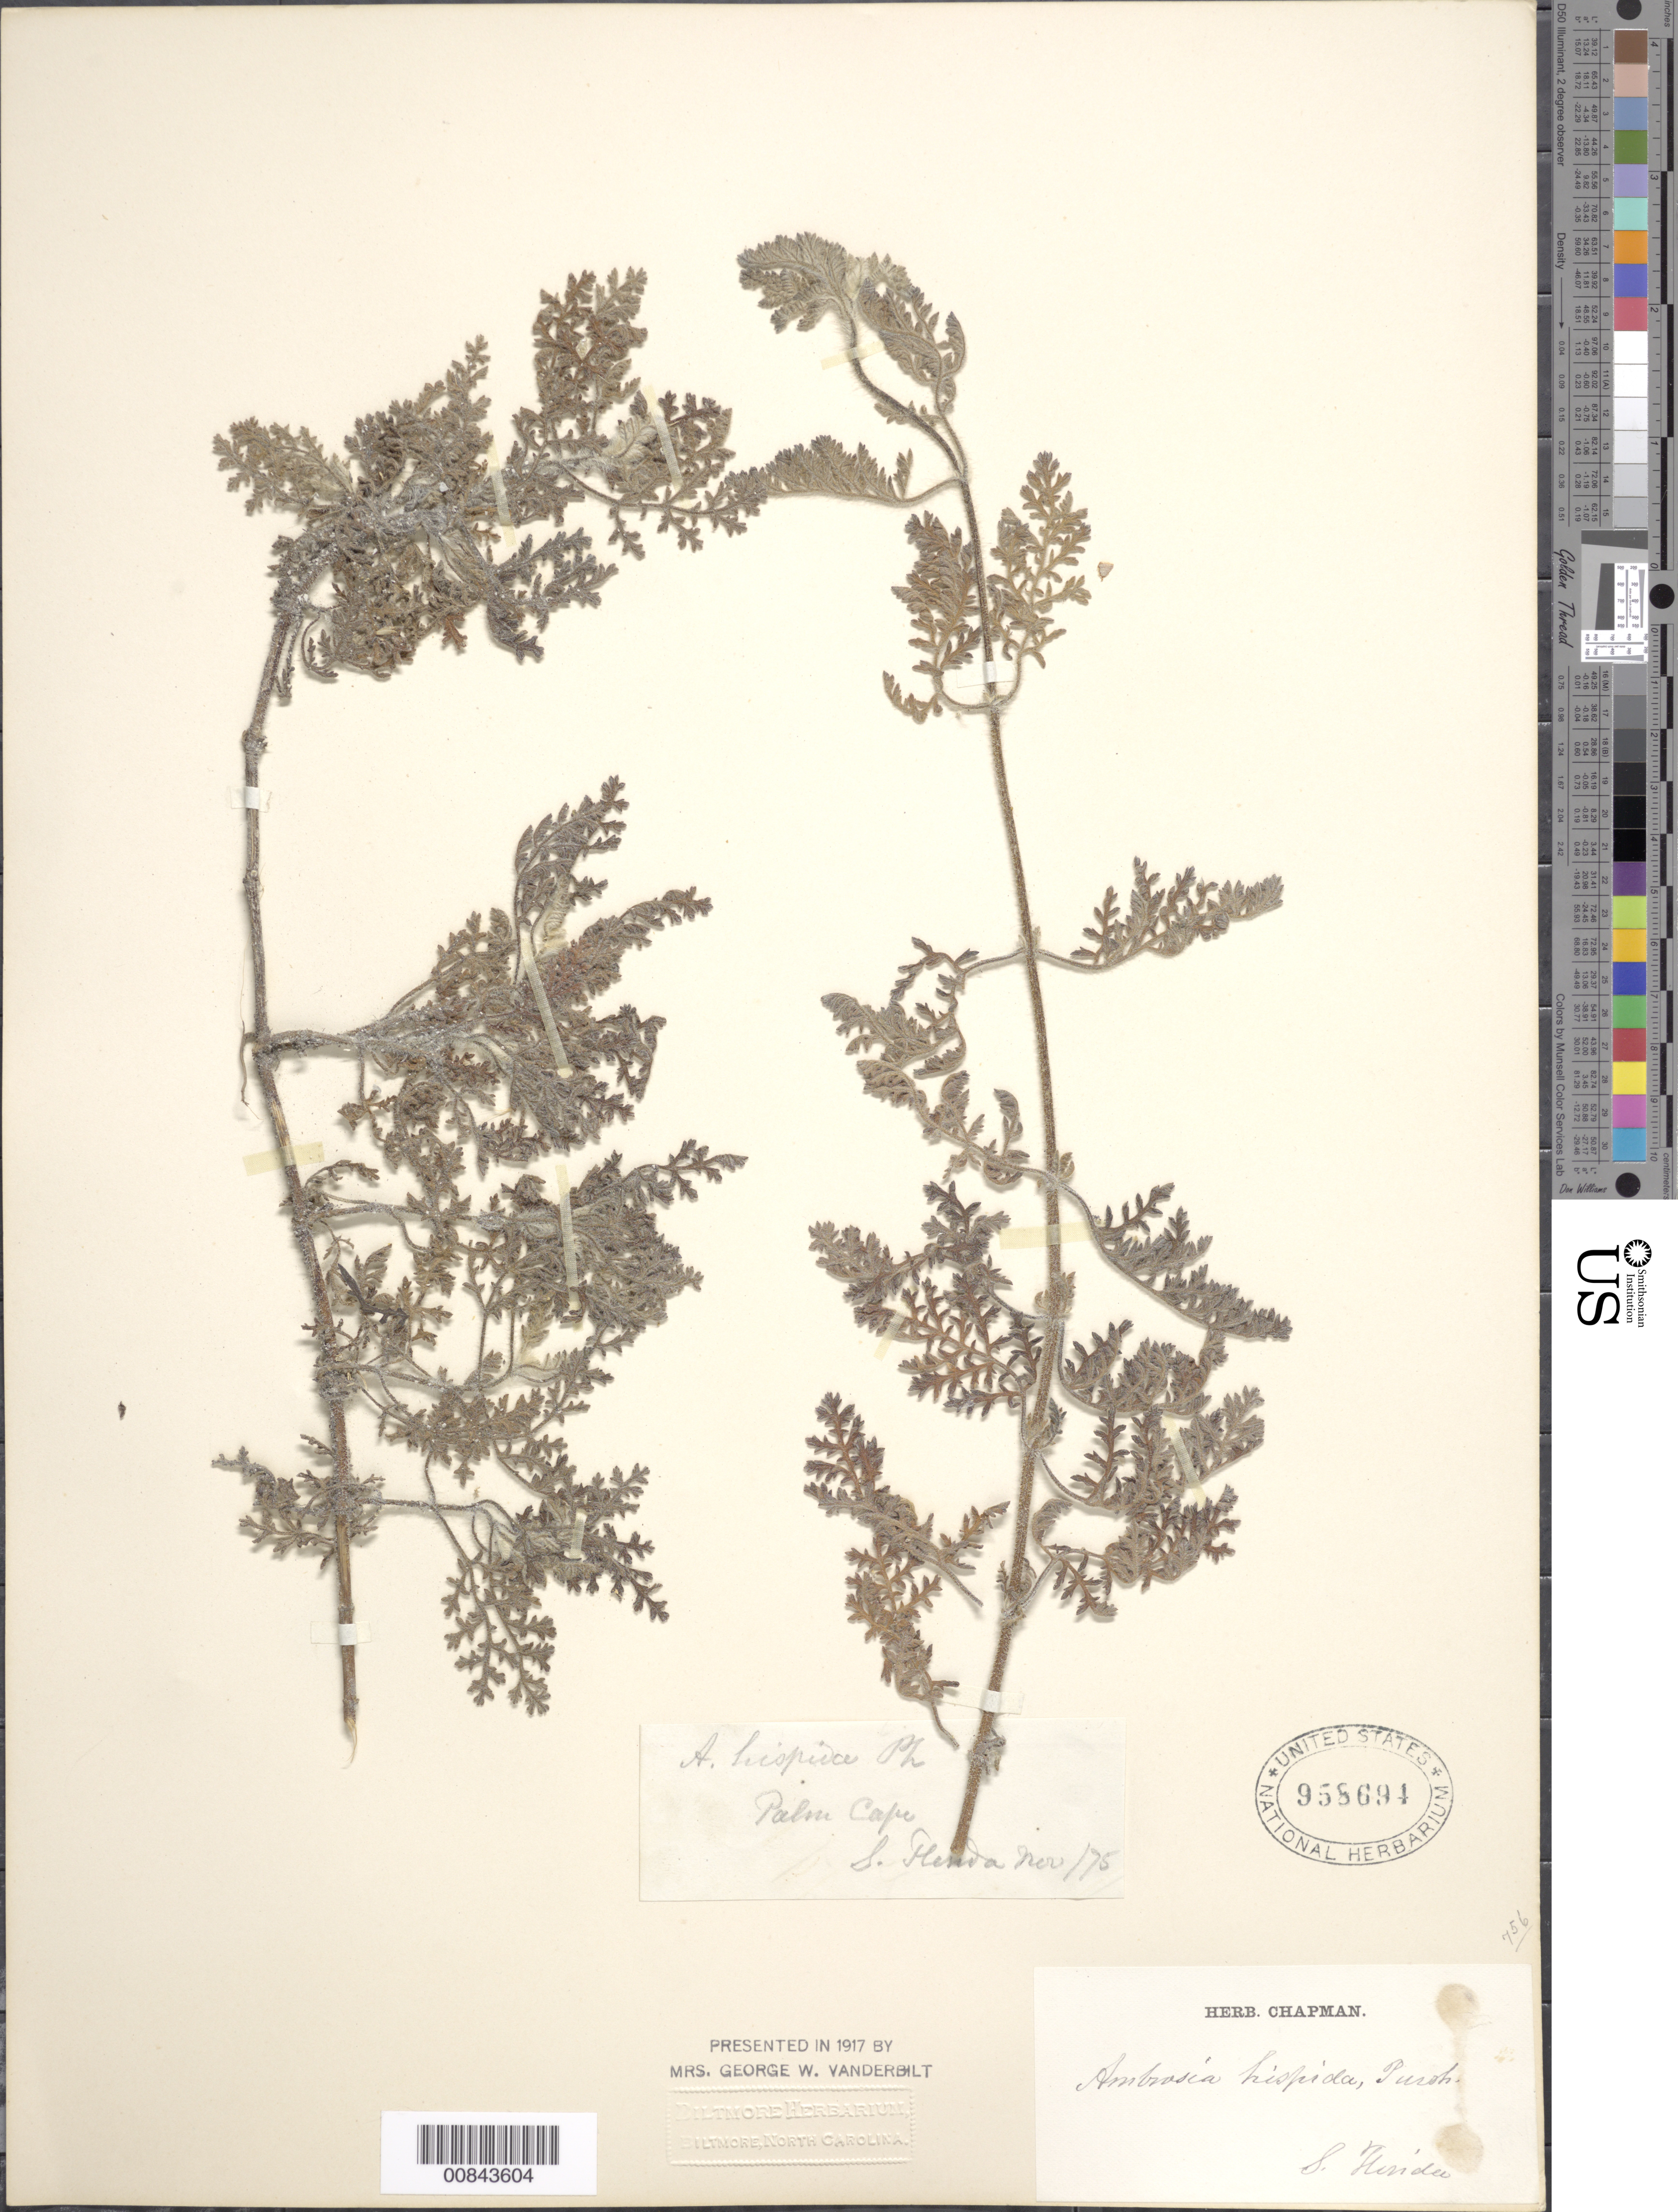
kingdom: Plantae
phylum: Tracheophyta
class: Magnoliopsida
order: Asterales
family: Asteraceae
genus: Ambrosia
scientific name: Ambrosia hispida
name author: Pursh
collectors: ex herb. A.W. Chapman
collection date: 1875-11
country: United States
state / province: Florida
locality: Palm Cape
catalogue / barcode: US 958694